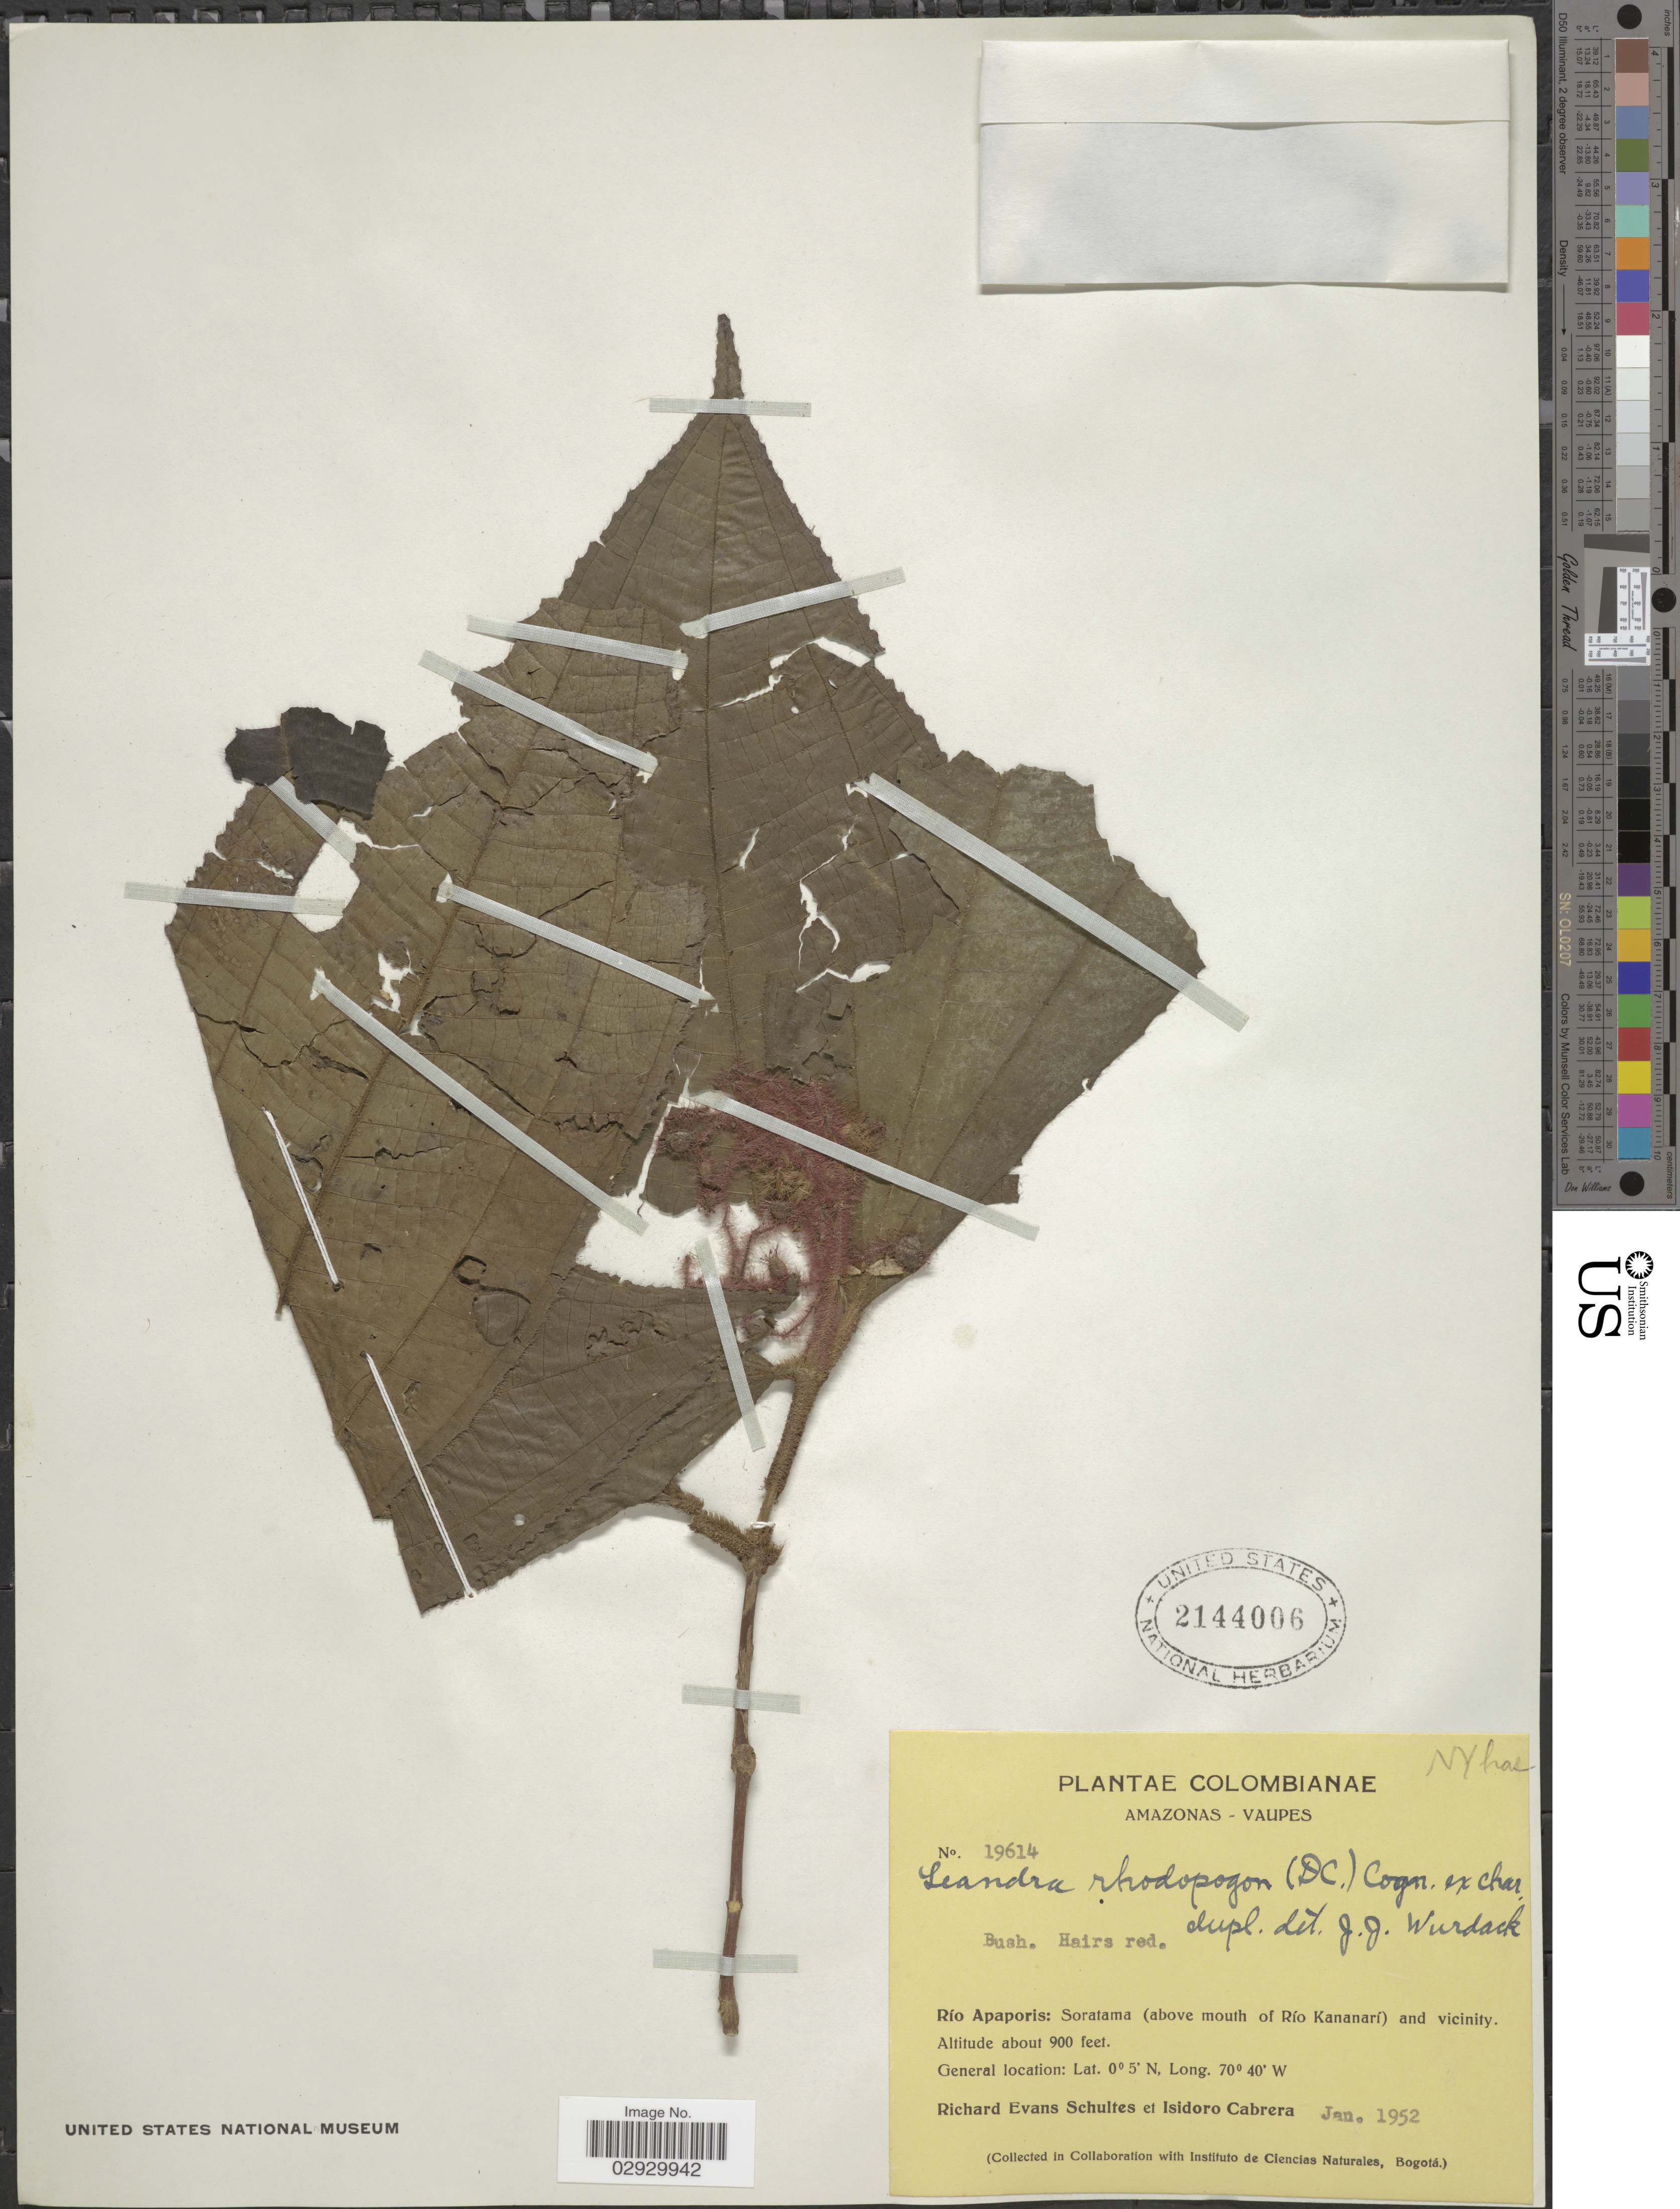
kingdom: Plantae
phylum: Tracheophyta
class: Magnoliopsida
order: Myrtales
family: Melastomataceae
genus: Leandra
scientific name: Leandra rhodopogon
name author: (DC.) Cogn.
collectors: R. E. Schultes & I. Cabrera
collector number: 19614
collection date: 1952-01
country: Colombia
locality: Amazonas - Vaupes, Río Apaporis: Soratama (above mouth of Río Kananarí) and vicinity.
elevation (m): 274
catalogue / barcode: US 2144006